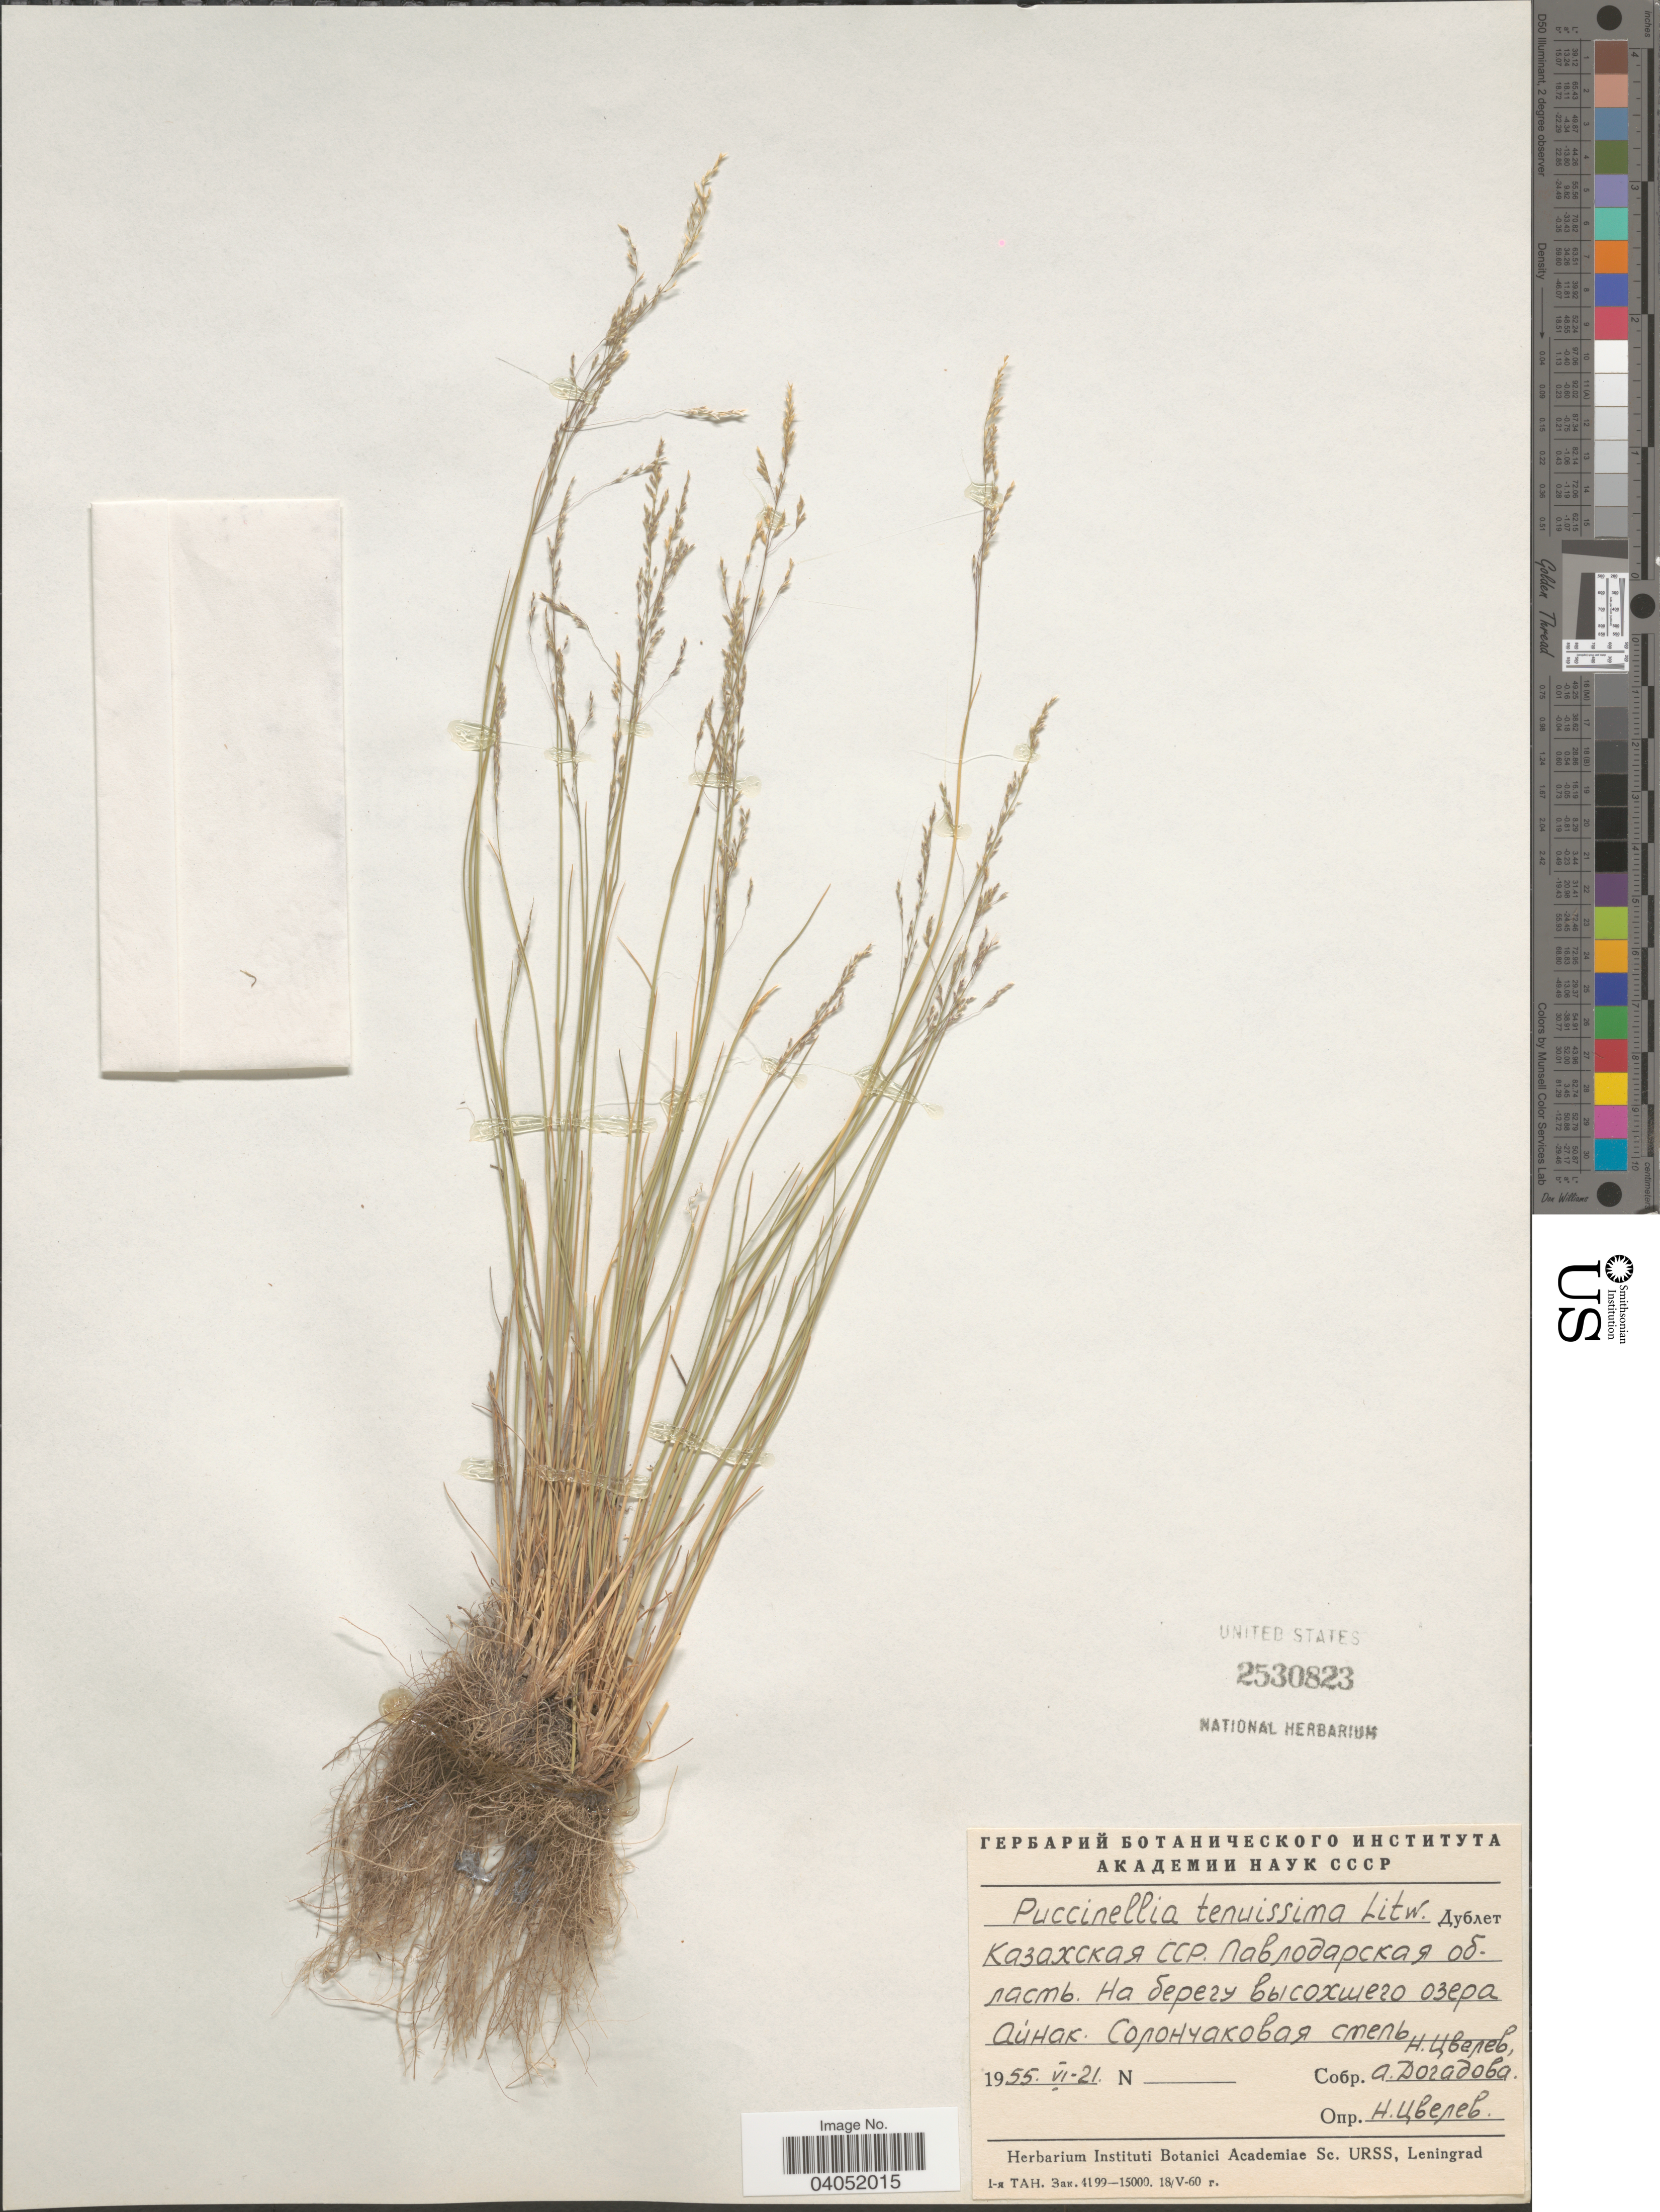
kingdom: Plantae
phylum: Tracheophyta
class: Liliopsida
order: Poales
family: Poaceae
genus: Puccinellia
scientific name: Puccinellia tenuissima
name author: (Litv. ex V.I. Krecz.) Litv. ex Pavlov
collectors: N. Tsvelev & A. Dogadova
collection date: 1955-06-21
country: Kazakhstan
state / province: Paylodar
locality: On shore of intermittent salt lake Aynak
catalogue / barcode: US 2530823